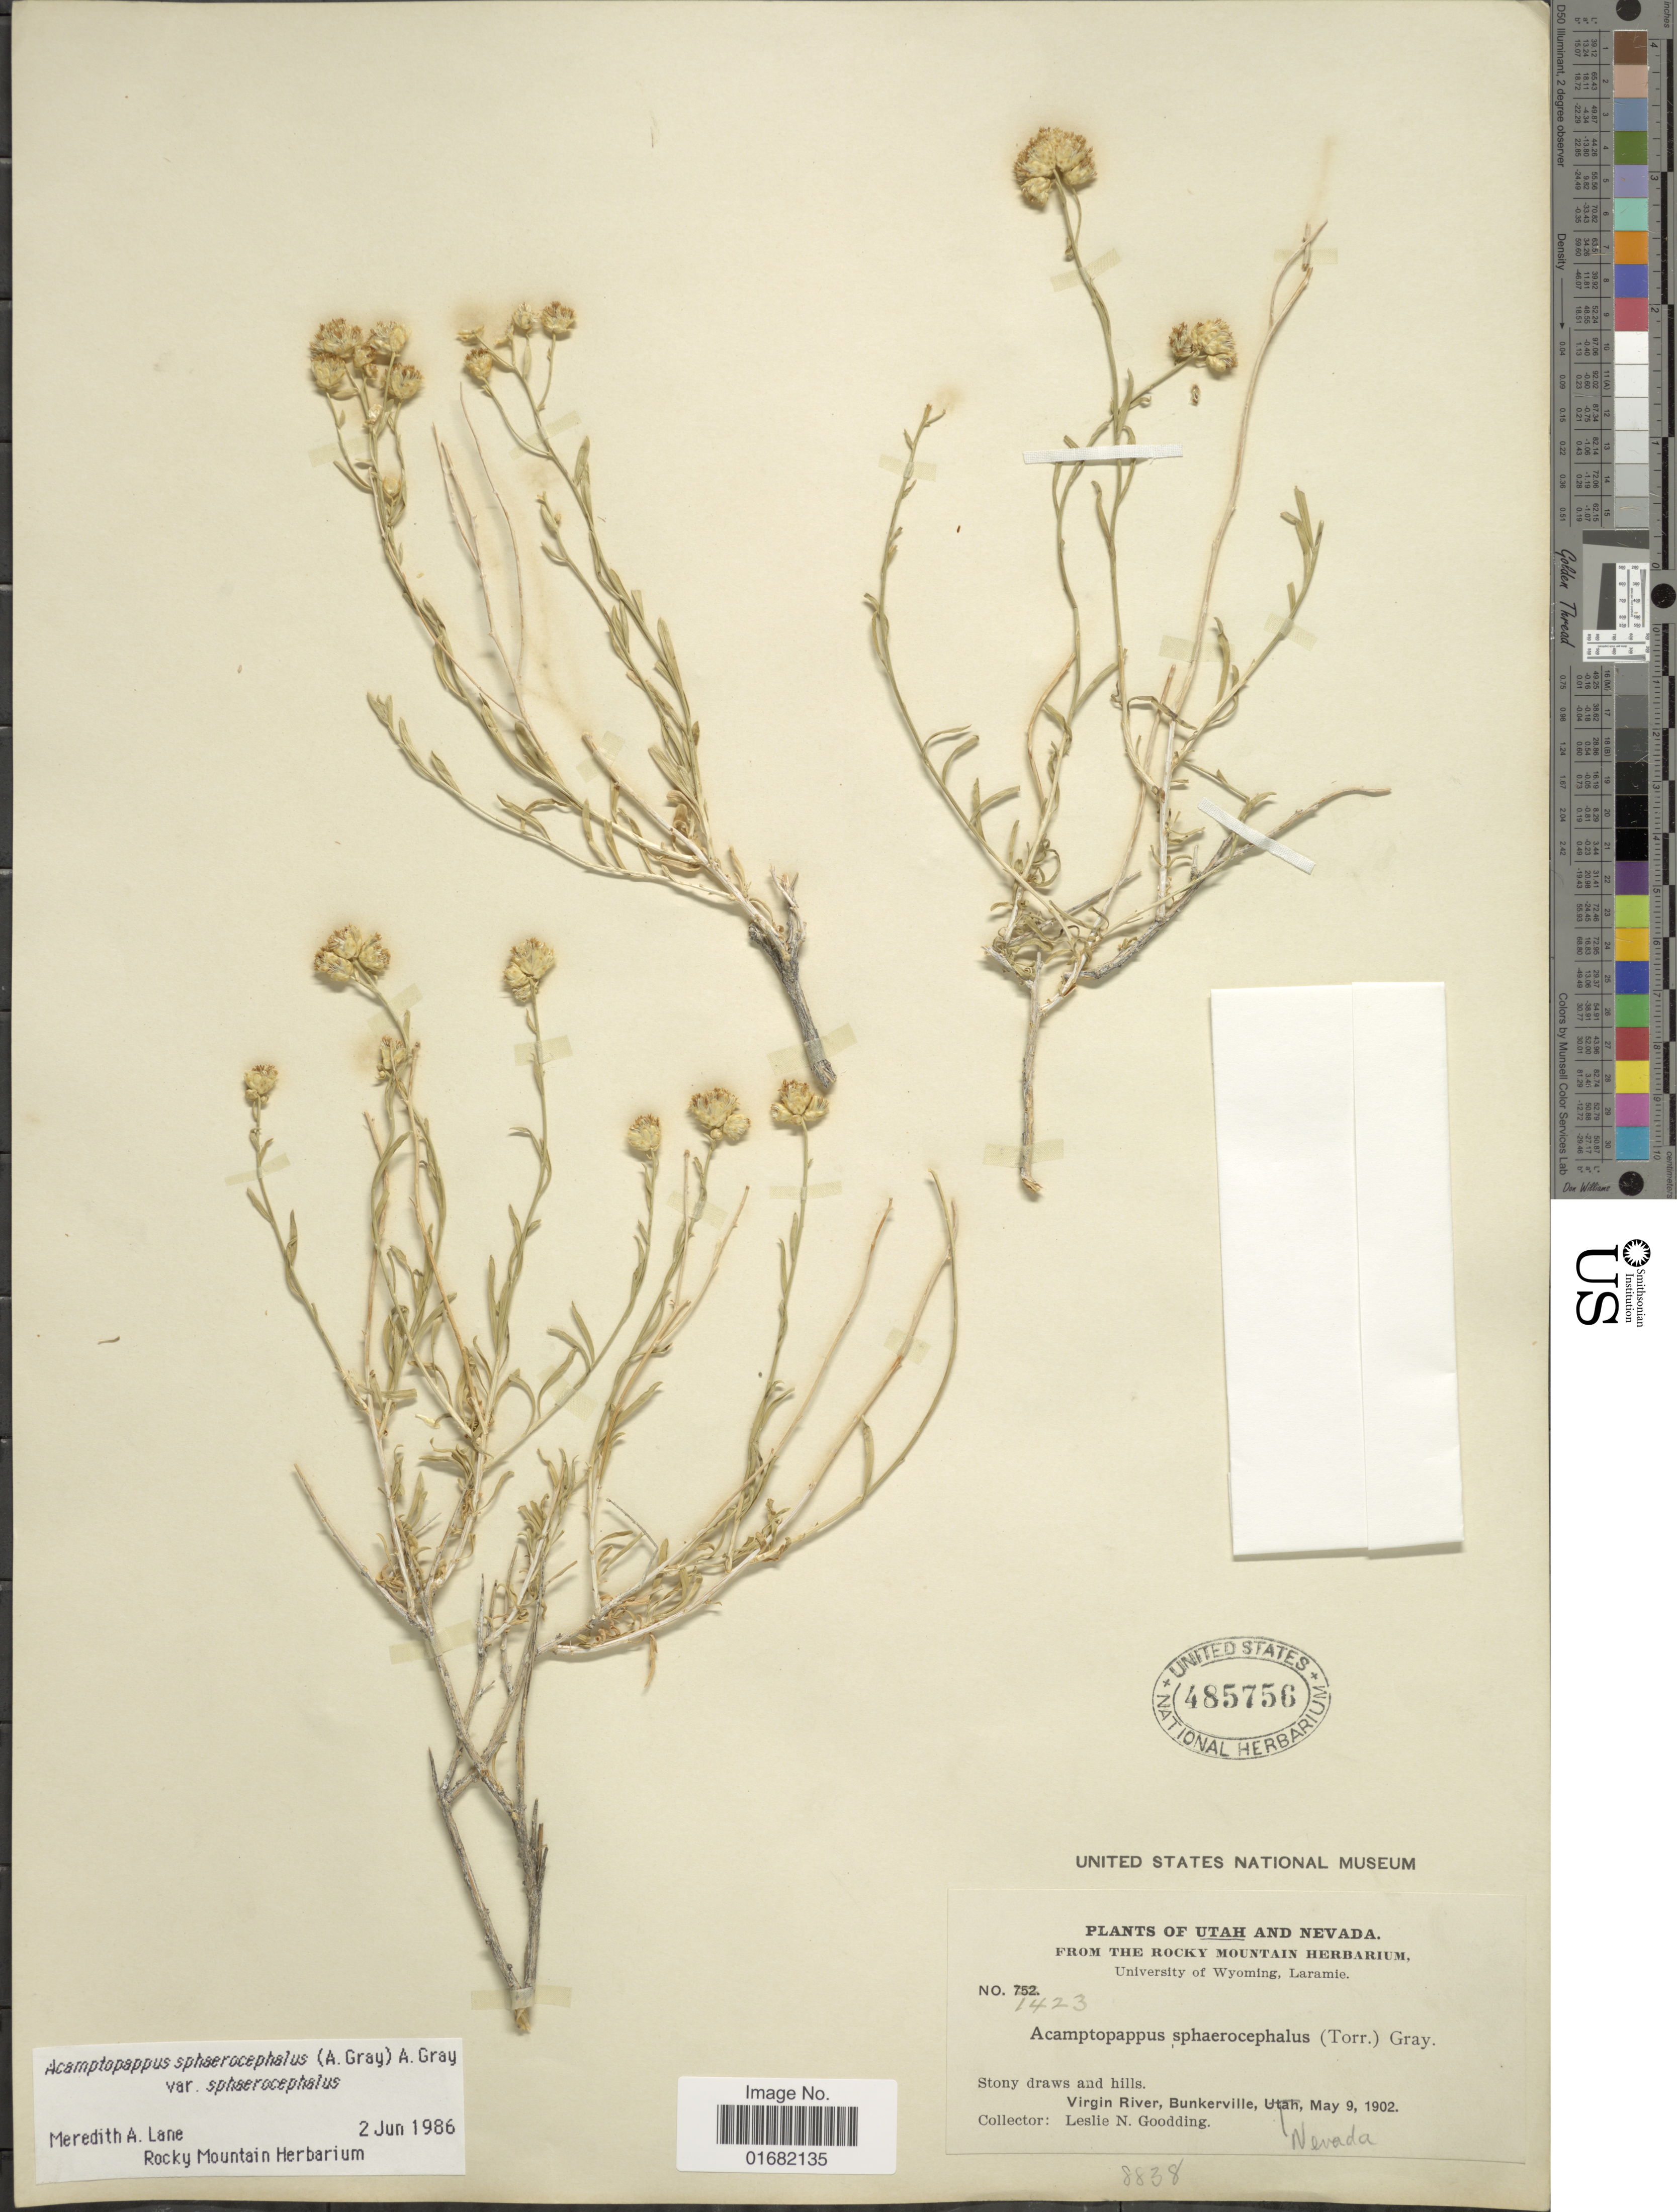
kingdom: Plantae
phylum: Tracheophyta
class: Magnoliopsida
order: Asterales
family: Asteraceae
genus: Acamptopappus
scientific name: Acamptopappus sphaerocephalus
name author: A. Gray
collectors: L. N. Goodding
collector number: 1423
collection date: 1902-05-09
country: United States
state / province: Nevada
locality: Virgin River, Bunkerville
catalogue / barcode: US 485756